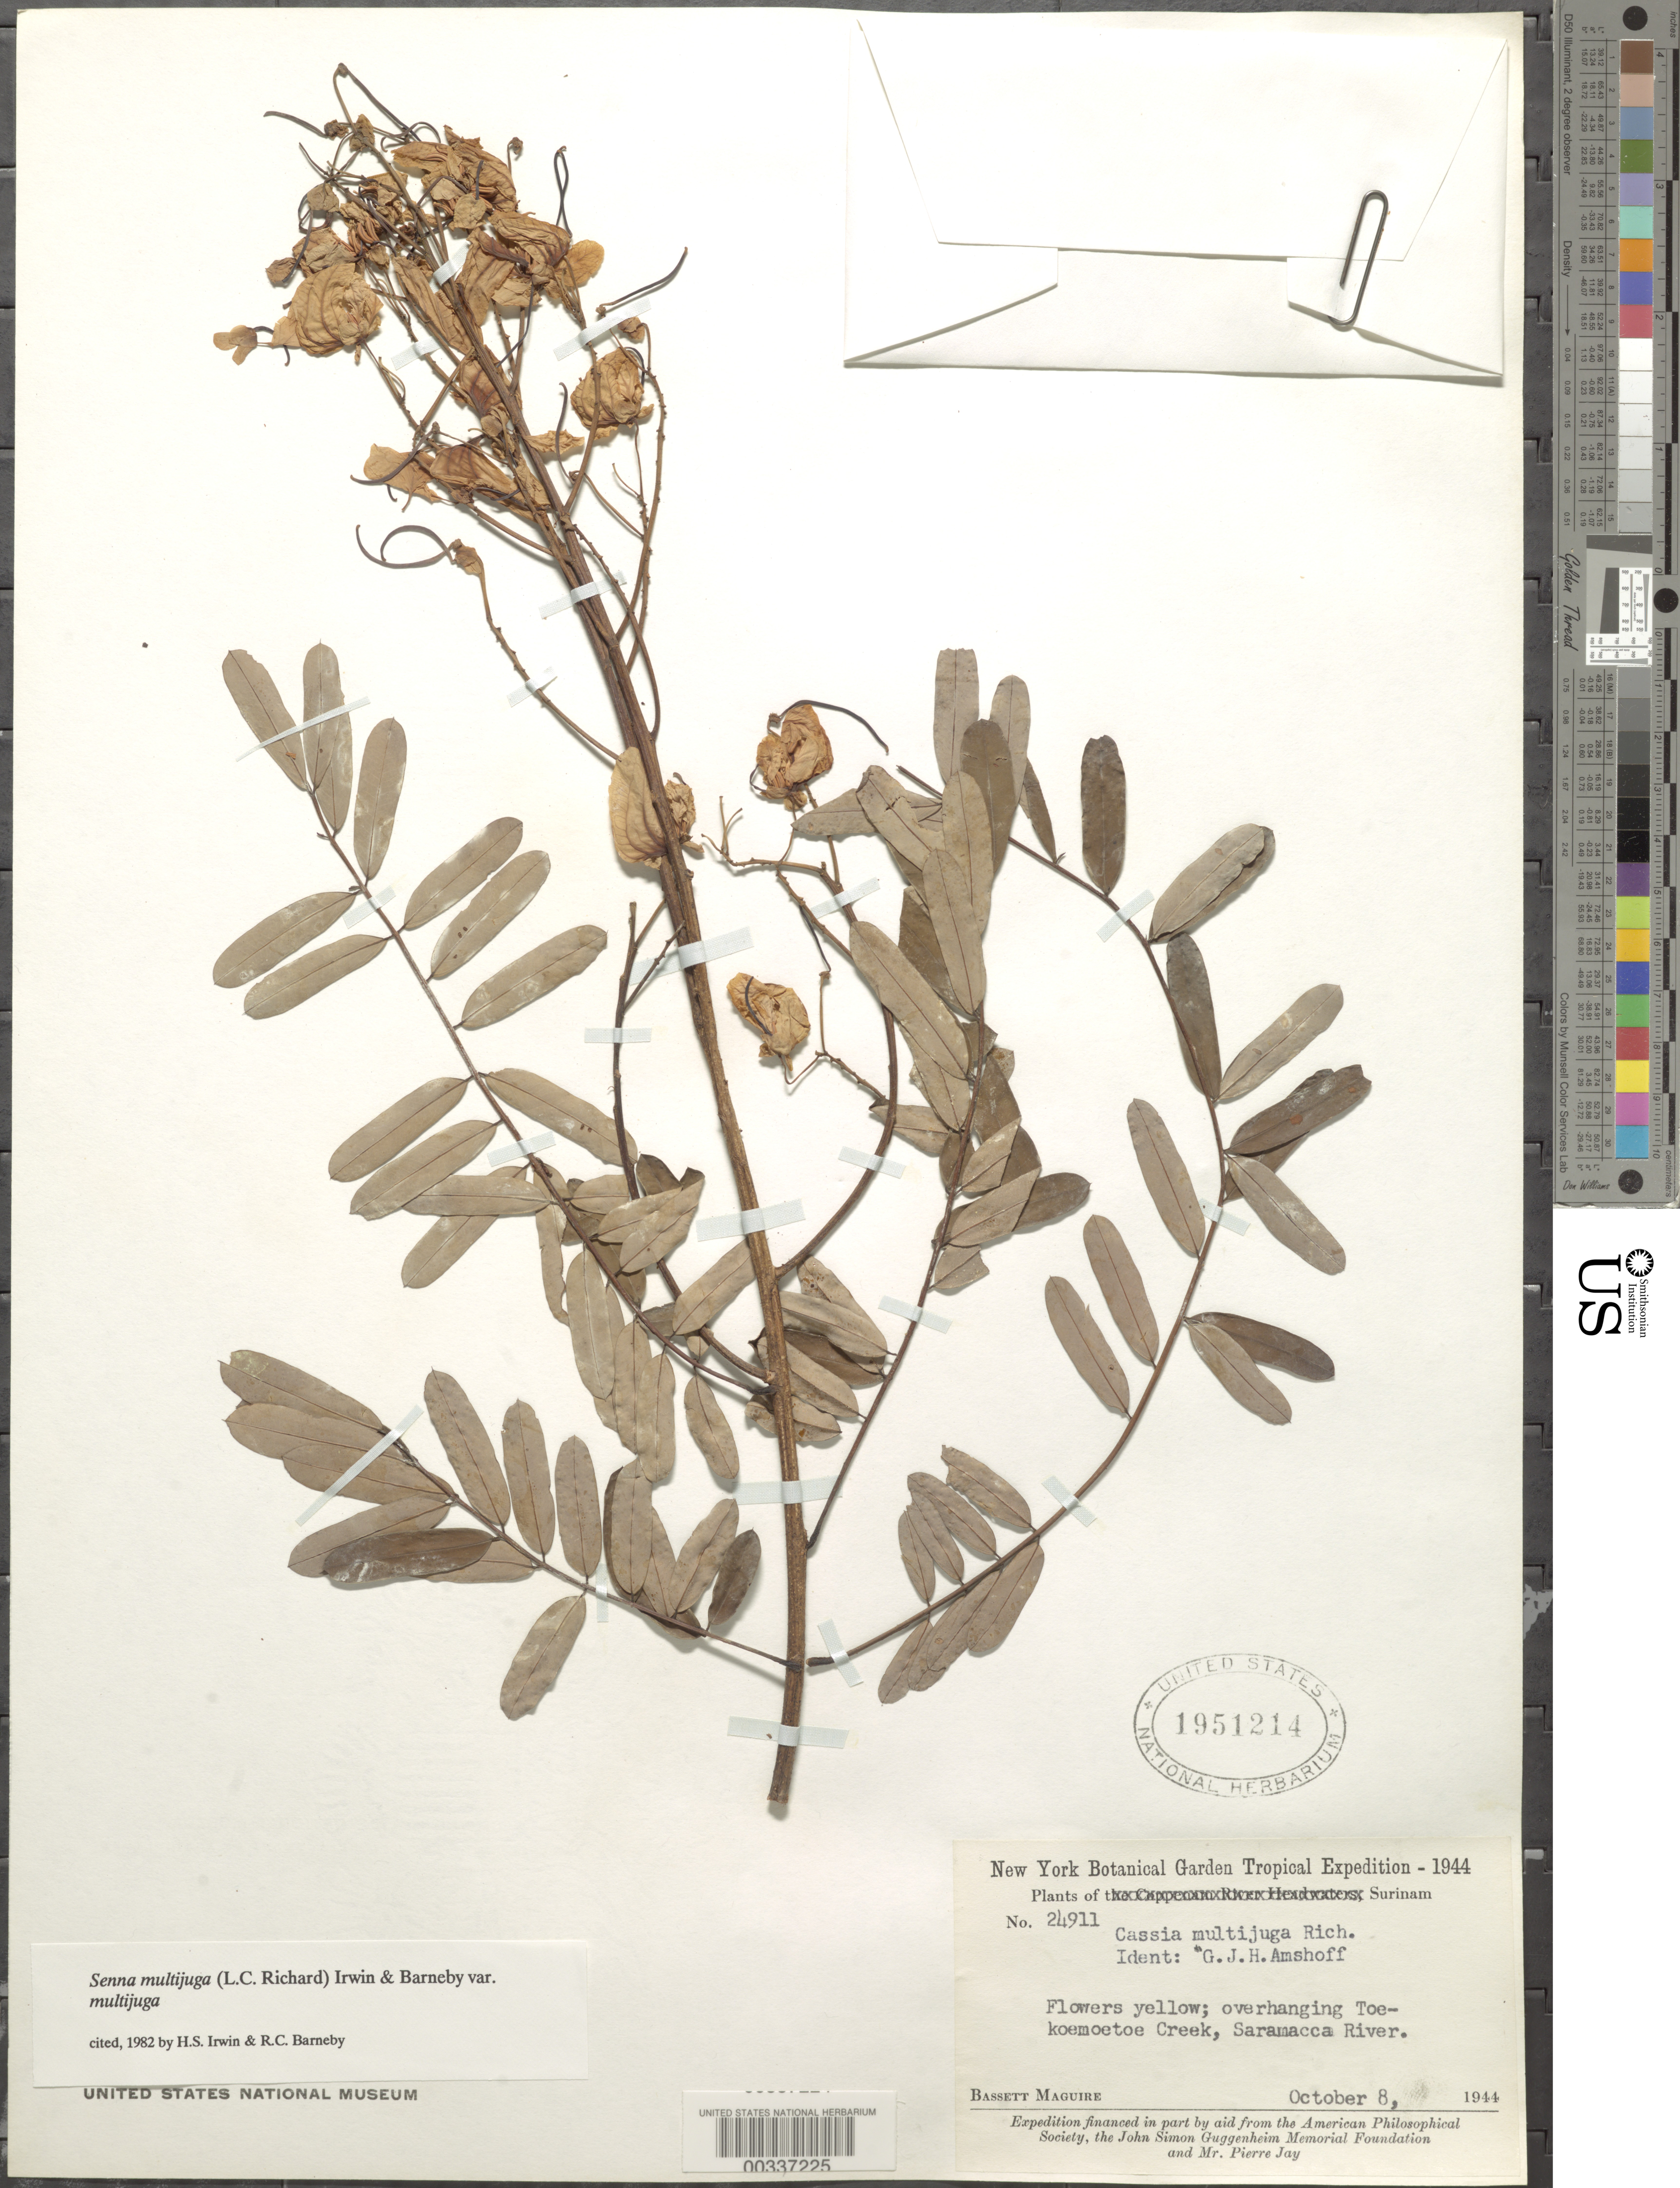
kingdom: Plantae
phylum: Tracheophyta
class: Magnoliopsida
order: Fabales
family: Fabaceae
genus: Senna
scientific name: Senna multijuga var. multijuga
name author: (Rich.) H.S. Irwin & Barneby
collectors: B. Maguire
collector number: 24911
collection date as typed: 08 Oct 1944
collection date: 1944-10-08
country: Suriname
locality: Toekoemoetoe creek, saramacca river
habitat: Overhanging creek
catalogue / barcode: US 1951214